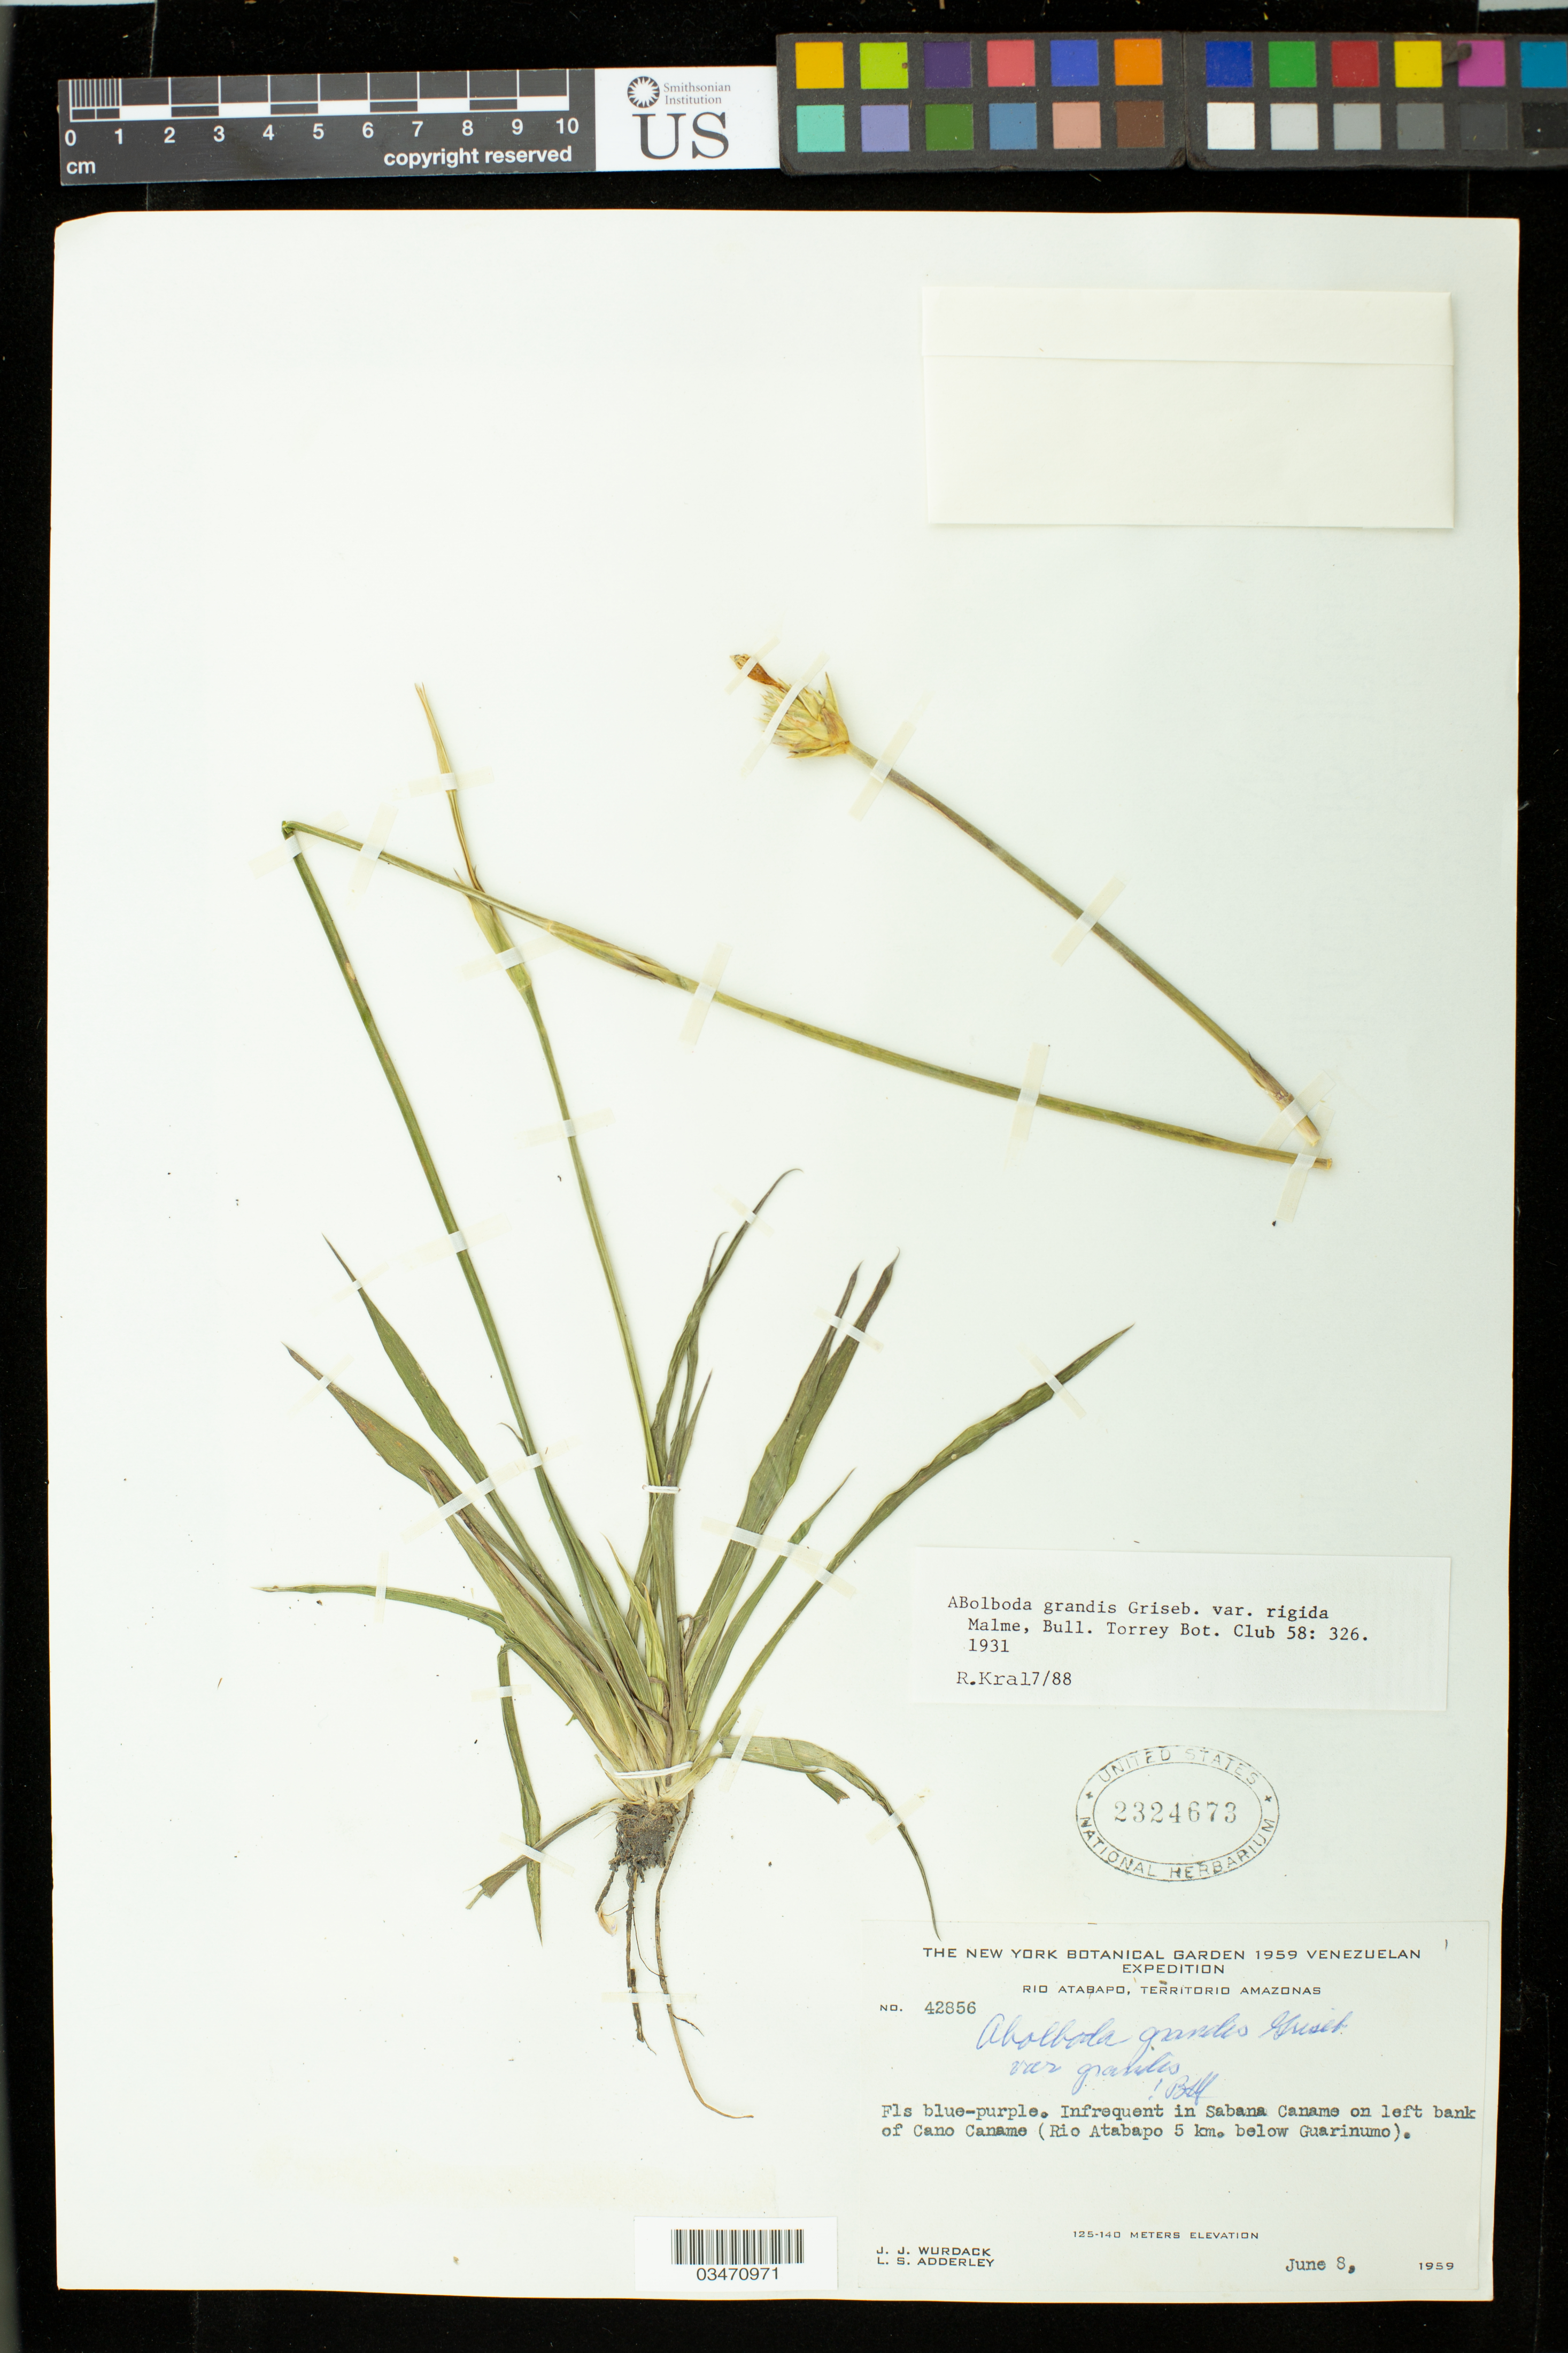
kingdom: Plantae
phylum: Tracheophyta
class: Liliopsida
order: Poales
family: Xyridaceae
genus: Abolboda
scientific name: Abolboda grandis var. rigida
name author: Malme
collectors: J. J. Wurdack & L. S. Adderley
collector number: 42856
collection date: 1959-06-08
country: Venezuela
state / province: Amazonas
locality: Río Atabapo, Sabana Caname on left bank of Caño Caname; 5 km below Guarinumo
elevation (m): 125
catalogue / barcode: US 2324673